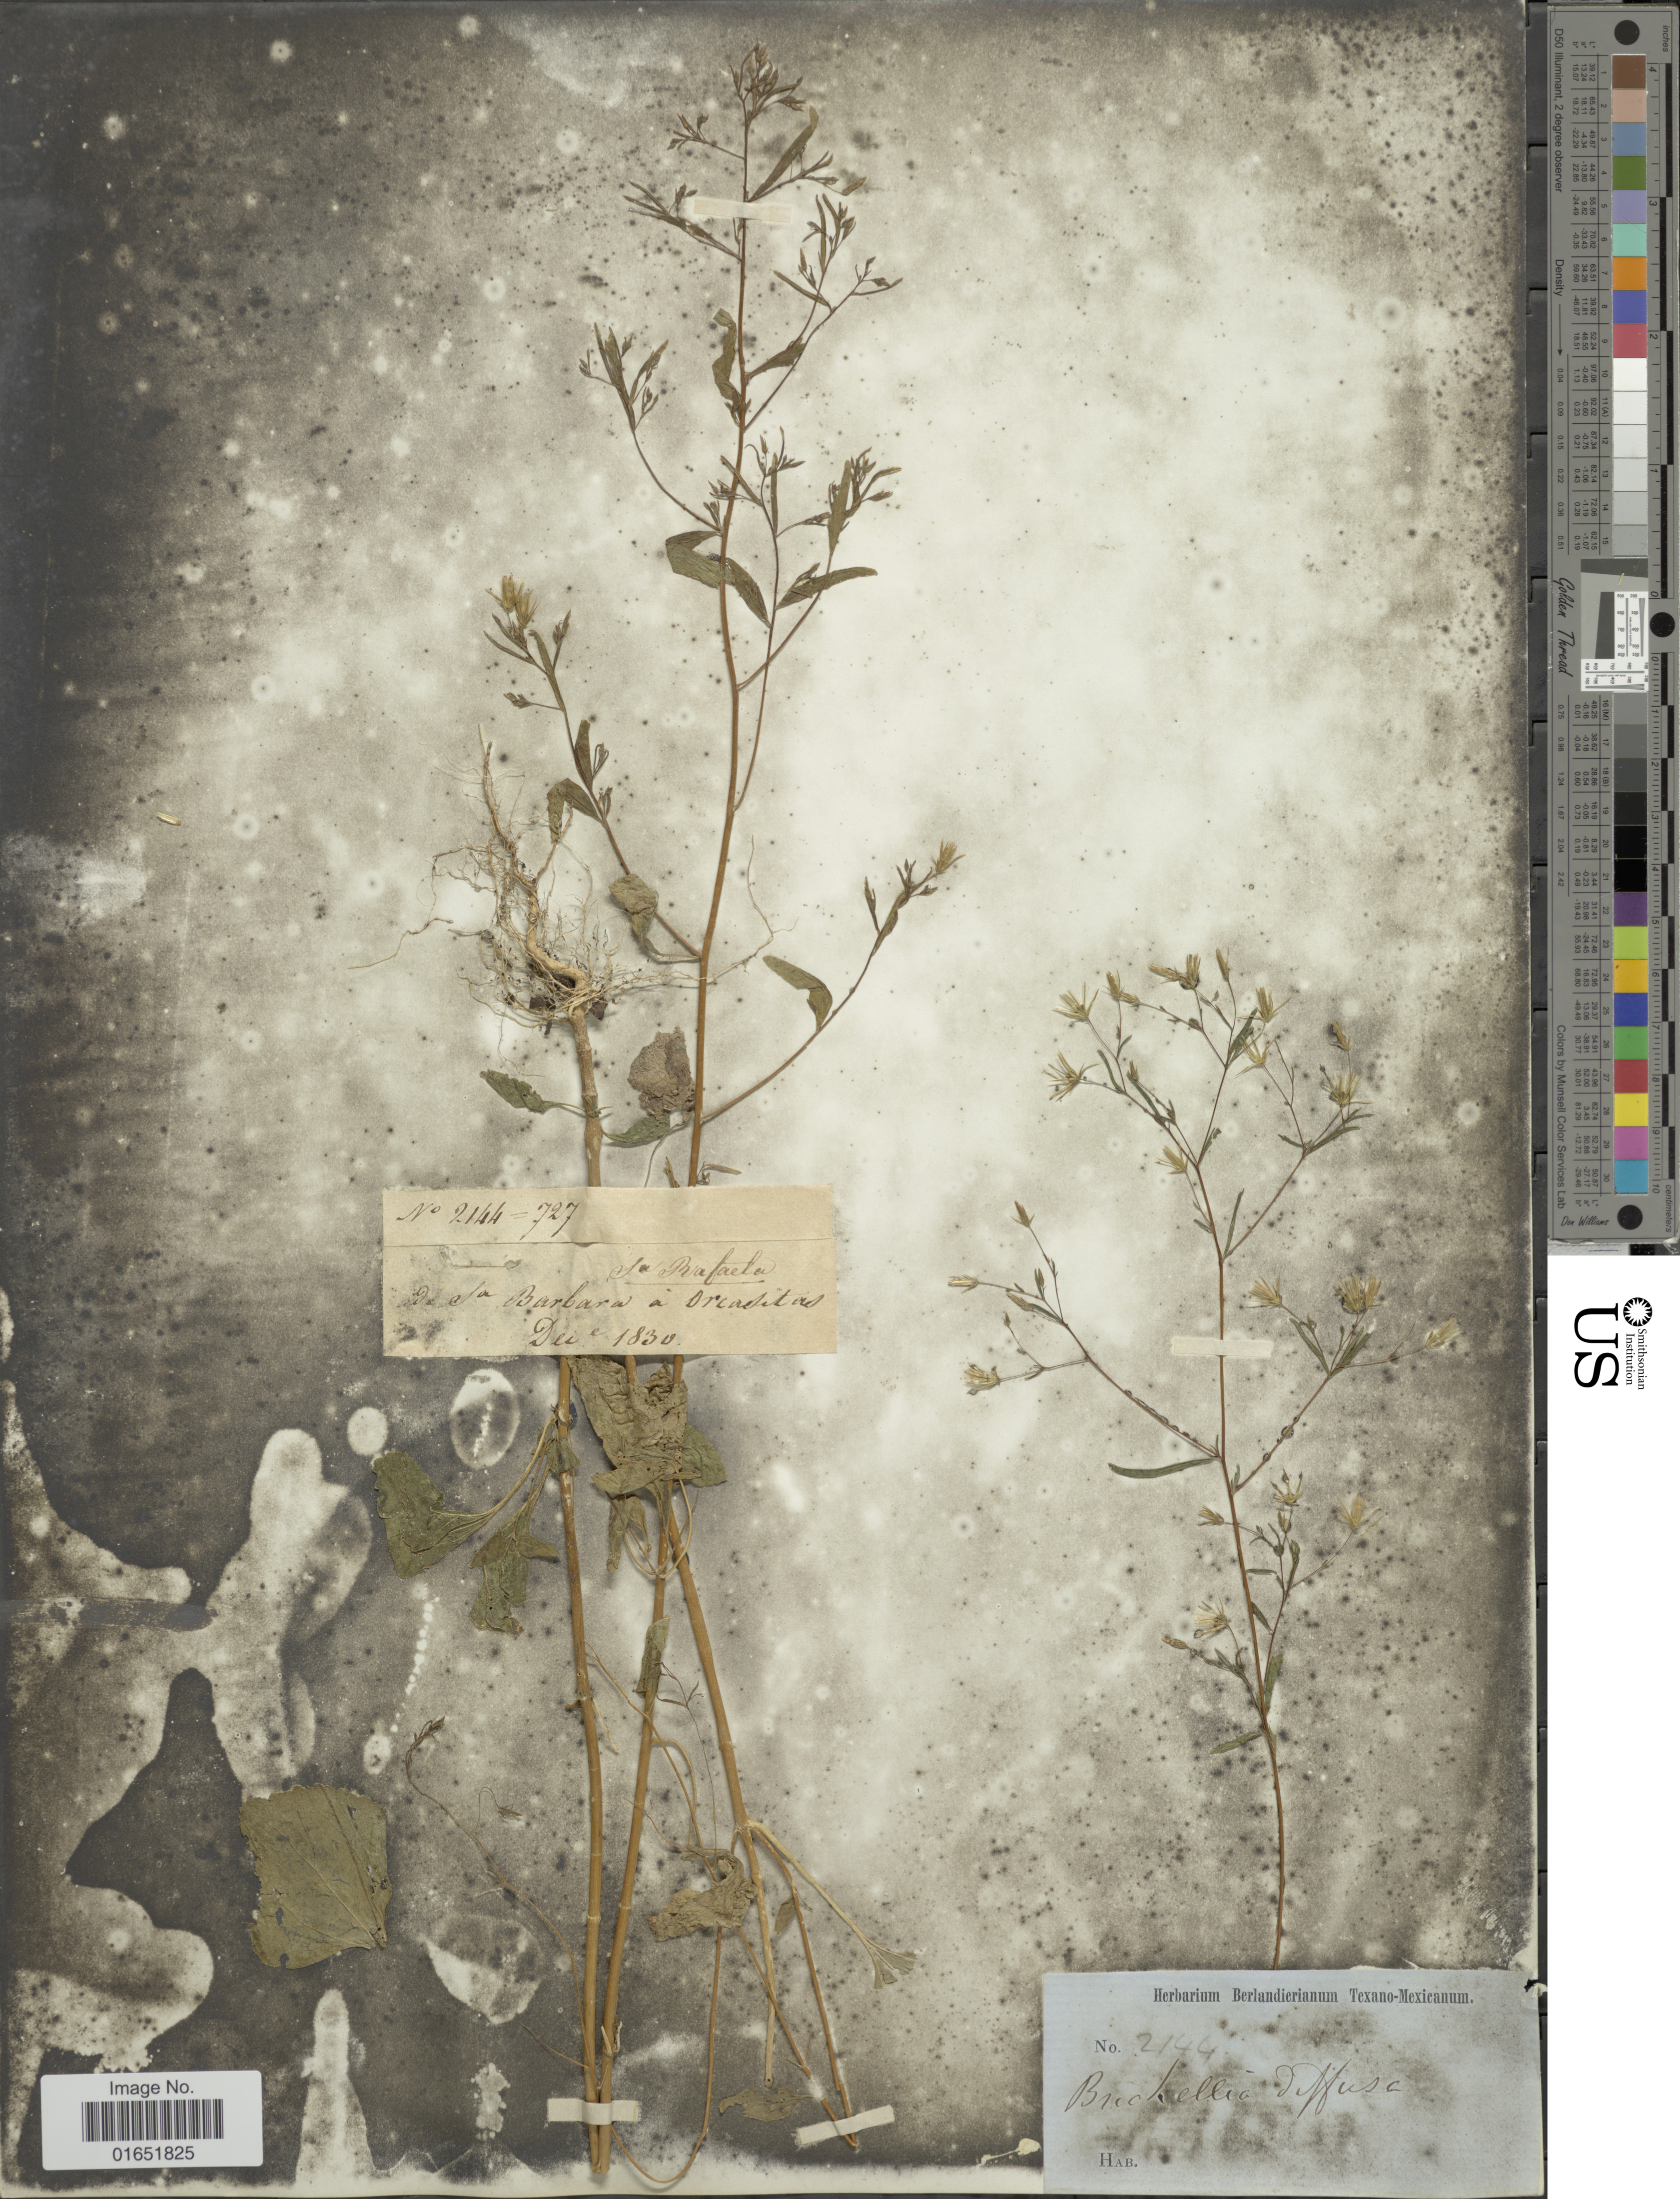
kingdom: Plantae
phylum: Tracheophyta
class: Magnoliopsida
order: Asterales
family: Asteraceae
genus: Brickellia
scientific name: Brickellia diffusa M.E. Jones, nom illeg.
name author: M.E. Jones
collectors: ex Herb. Berlandierianum Texano-Mexicanum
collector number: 2144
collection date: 1830-12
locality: De Sa Barbara a [illegible text]